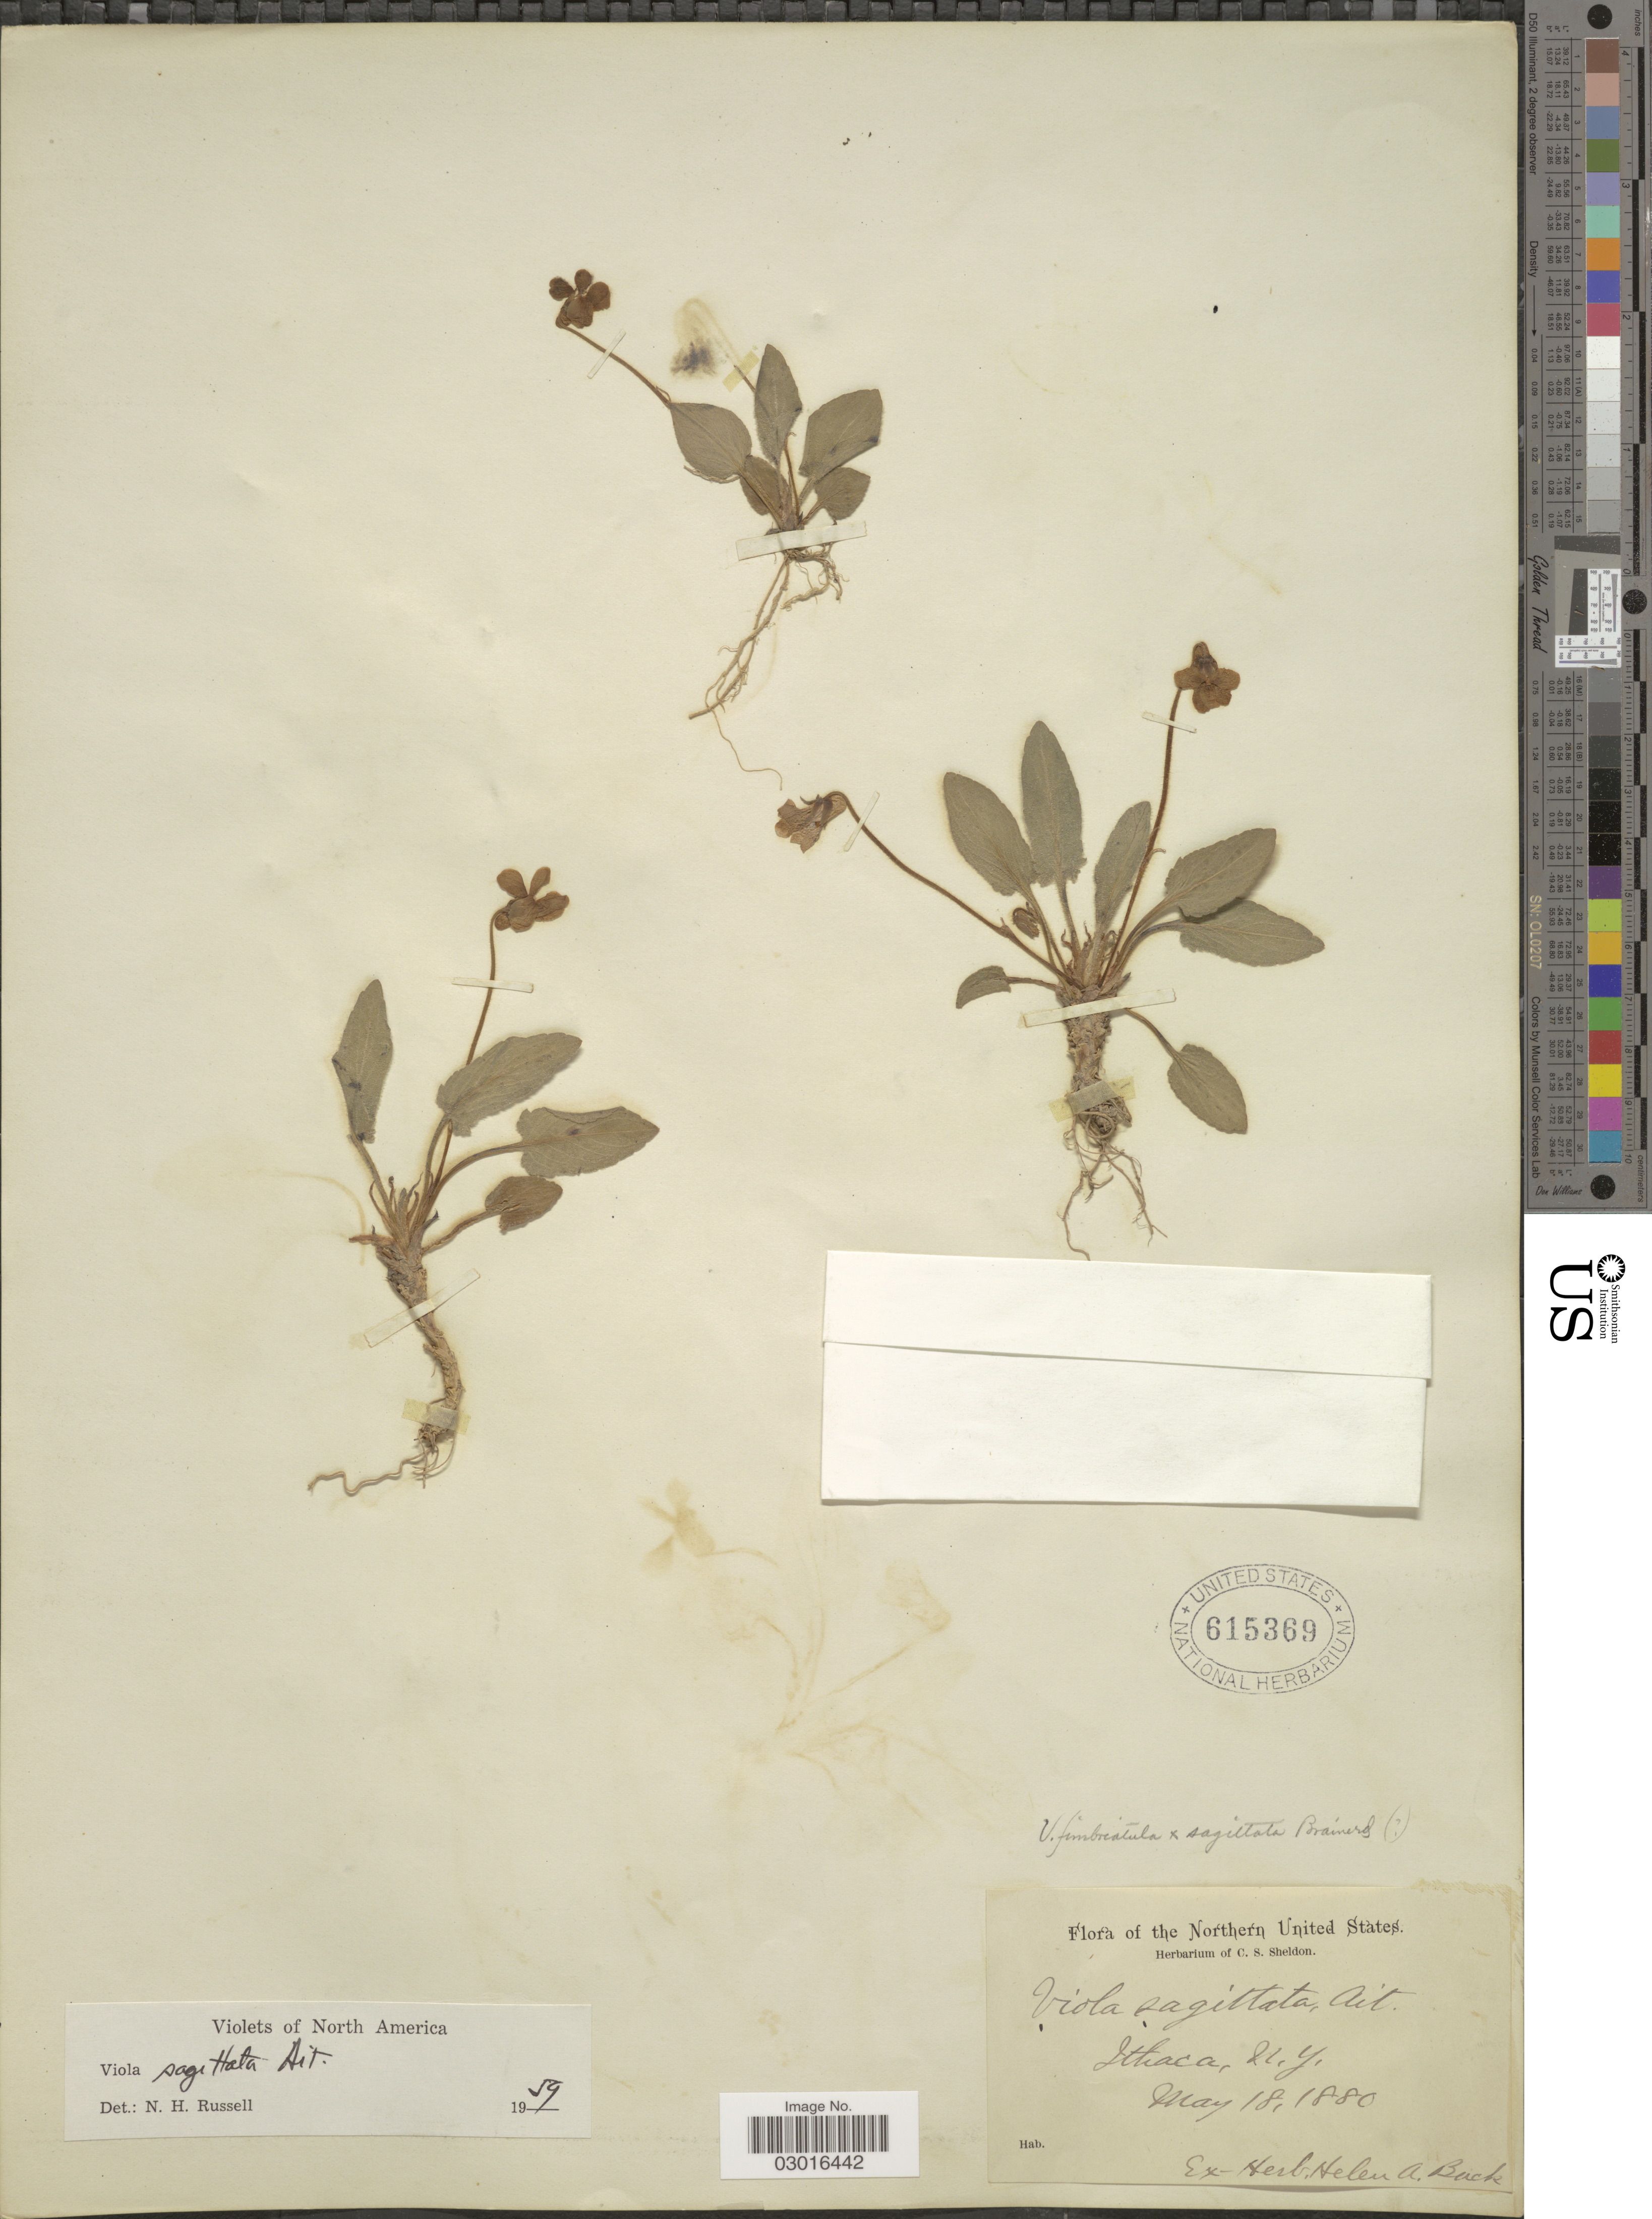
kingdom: Plantae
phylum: Tracheophyta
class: Magnoliopsida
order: Malpighiales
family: Violaceae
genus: Viola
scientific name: Viola sagittata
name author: Aiton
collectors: Ex herb. Helen A. Back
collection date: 1880-05-18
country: United States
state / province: New York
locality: Northern United States. Ithaca, N.Y.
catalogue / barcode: US 615369